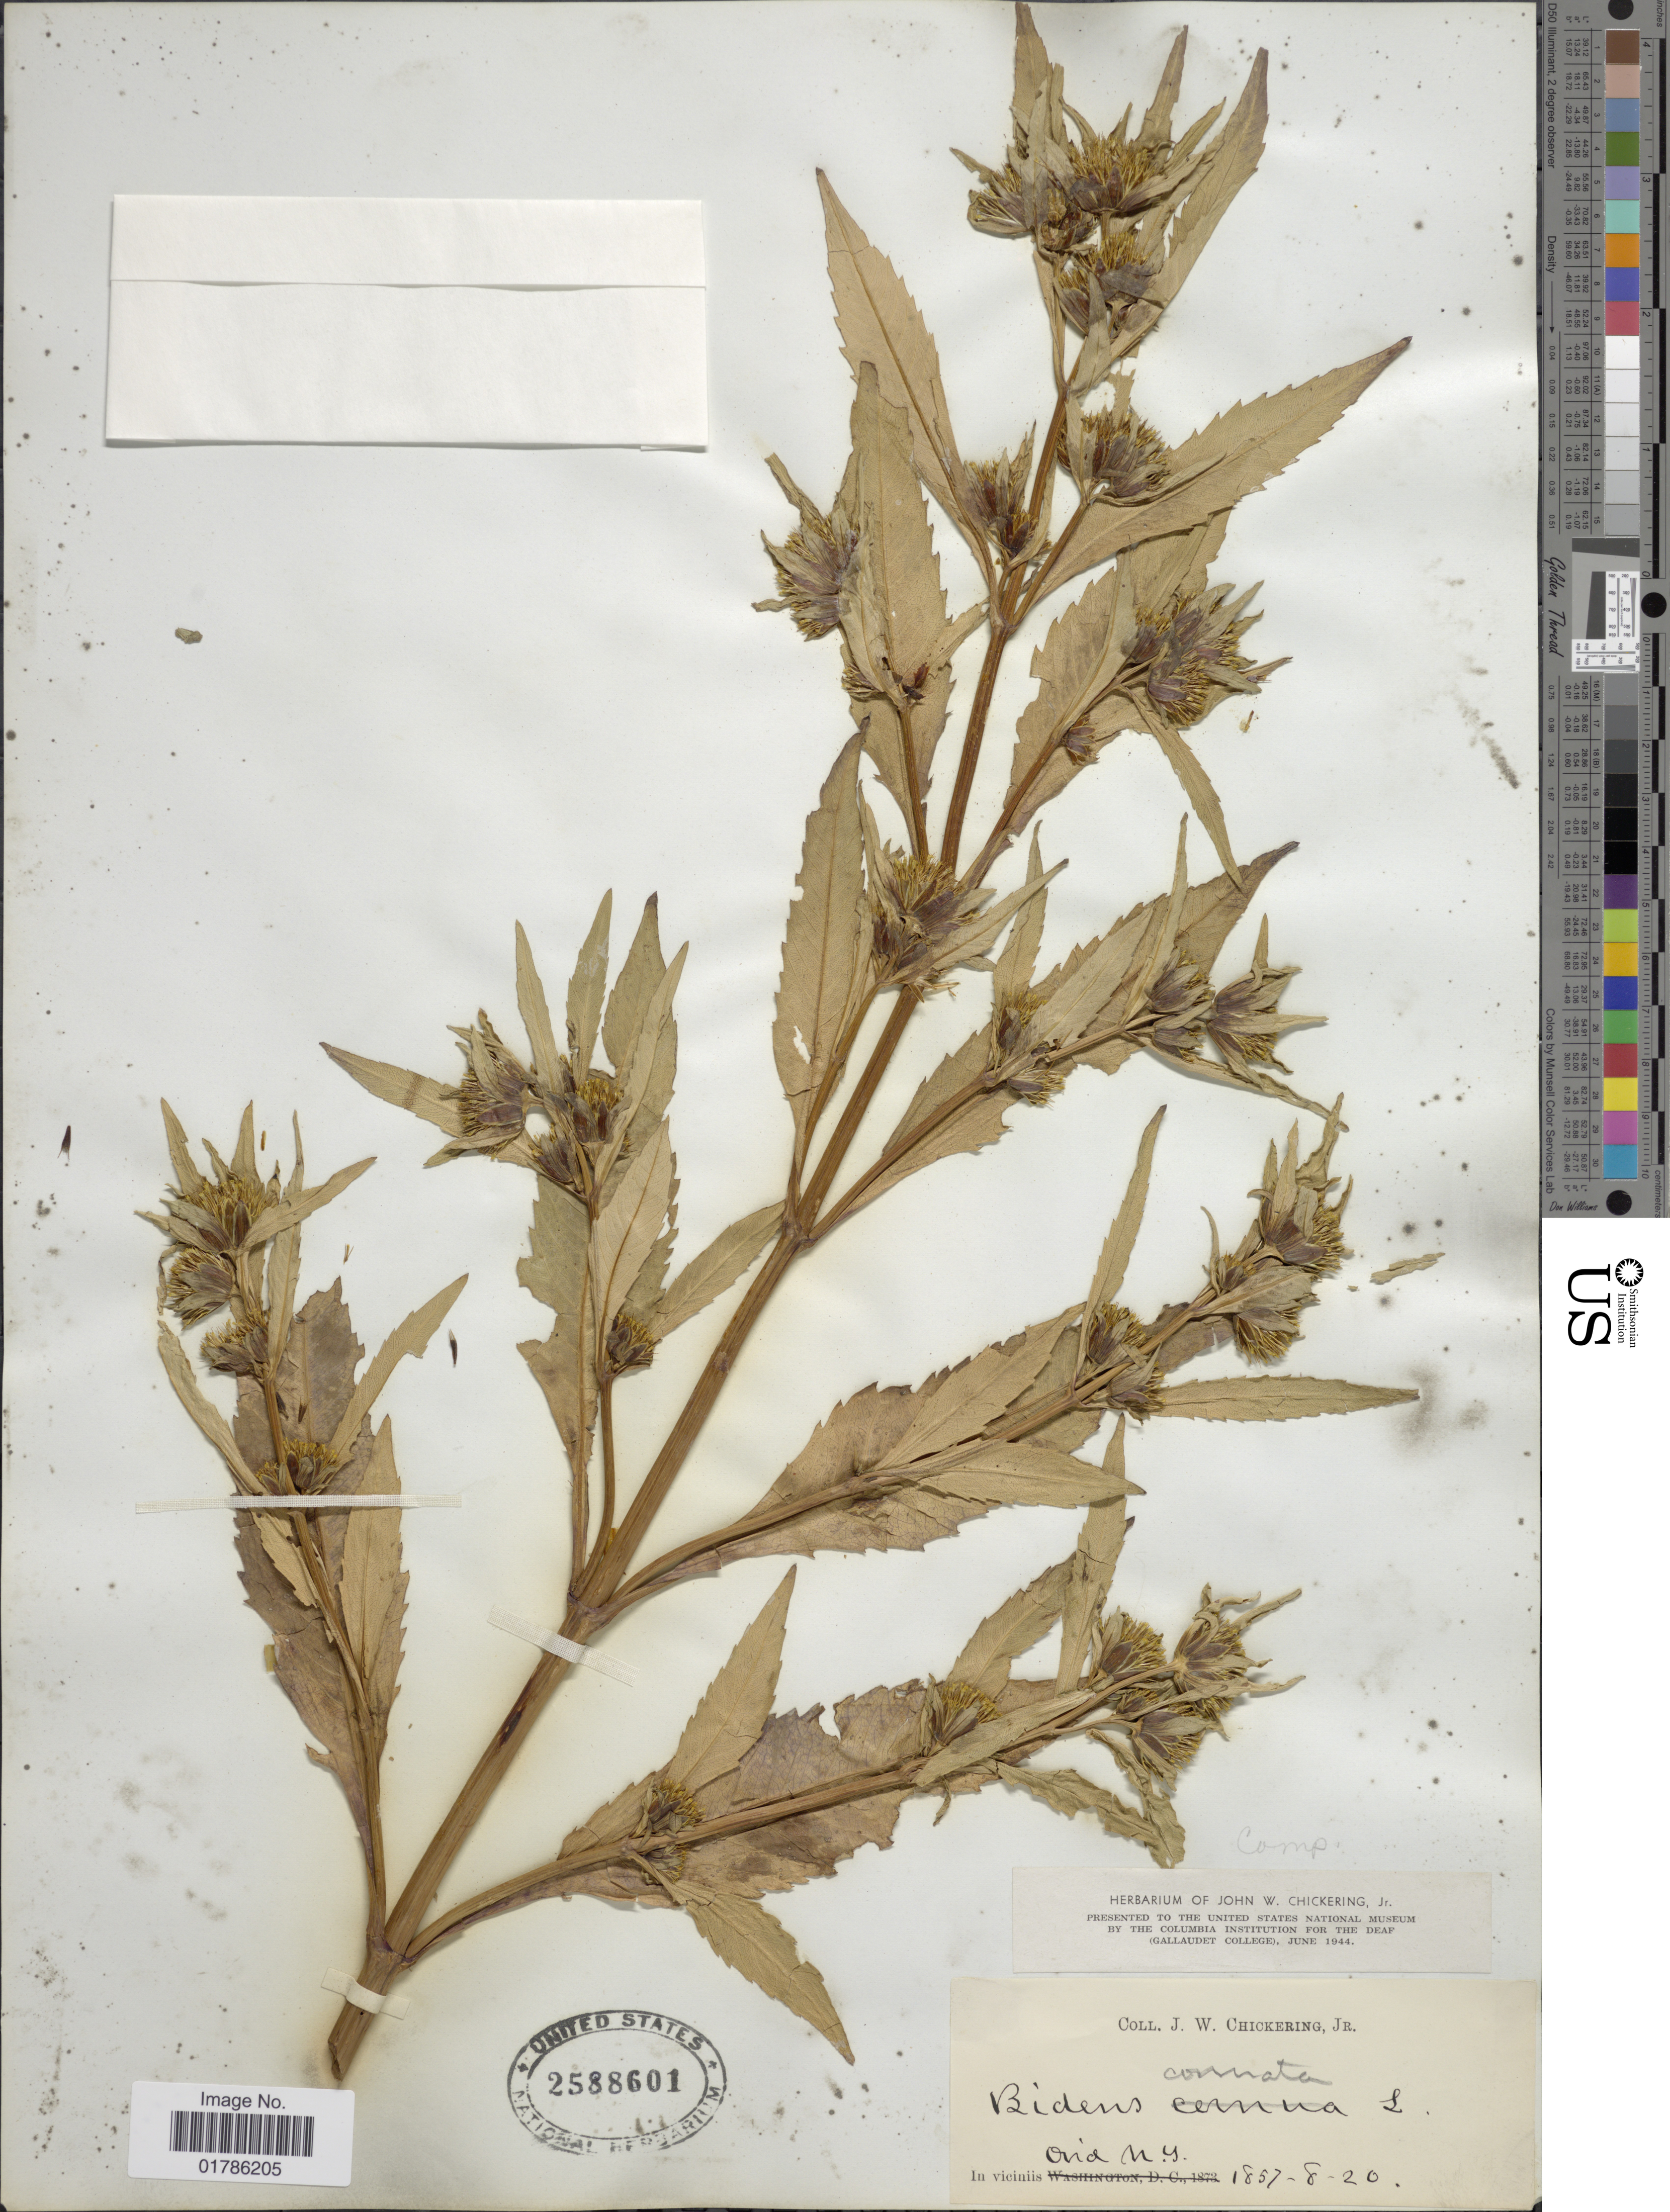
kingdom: Plantae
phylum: Tracheophyta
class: Magnoliopsida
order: Asterales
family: Asteraceae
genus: Bidens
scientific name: Bidens connata var. gracilipes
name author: Fernald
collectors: J. Chickering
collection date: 1857-08-20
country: United States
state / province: New York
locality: Ond N. Y.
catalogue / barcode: US 2588601